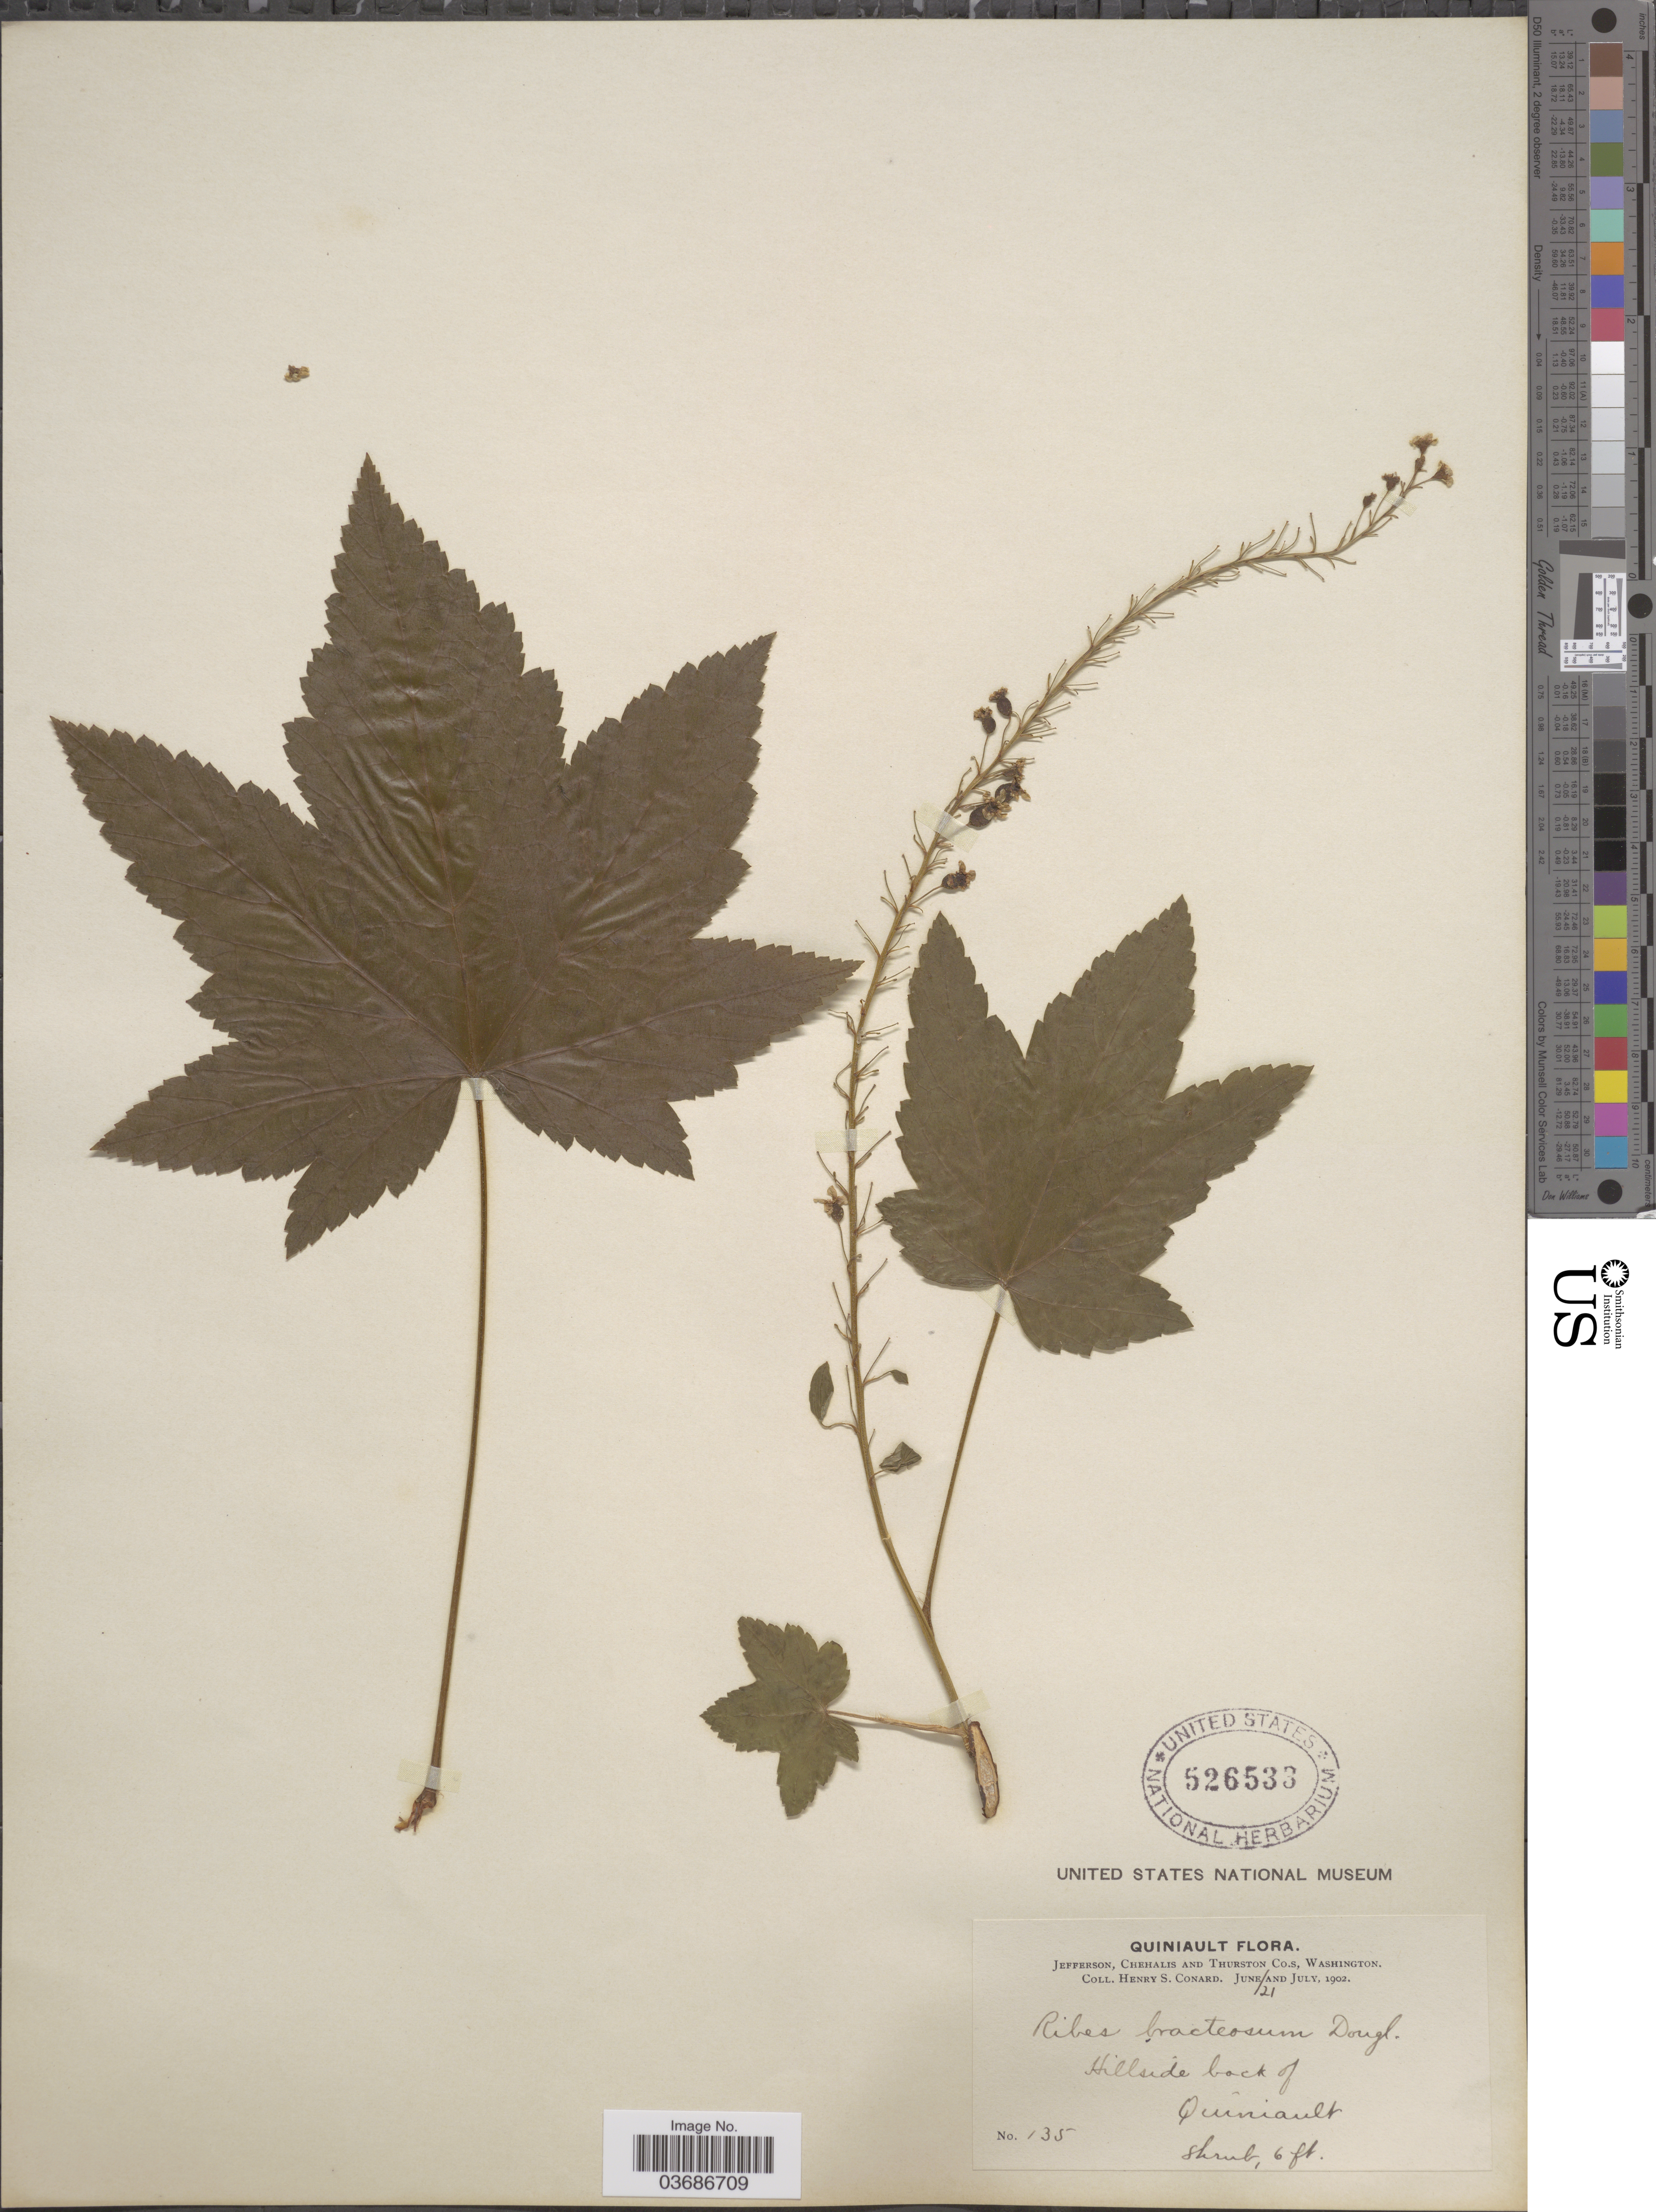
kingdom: Plantae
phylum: Tracheophyta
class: Magnoliopsida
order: Saxifragales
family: Grossulariaceae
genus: Ribes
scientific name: Ribes bracteosum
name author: Douglas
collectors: H. S. Conard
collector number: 135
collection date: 1902-06-21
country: United States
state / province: Washington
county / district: Thurston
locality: Quiniault. Jefferson, Chehalis and Thurston Co.s, Hillside back of Quiniault.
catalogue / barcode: US 526533